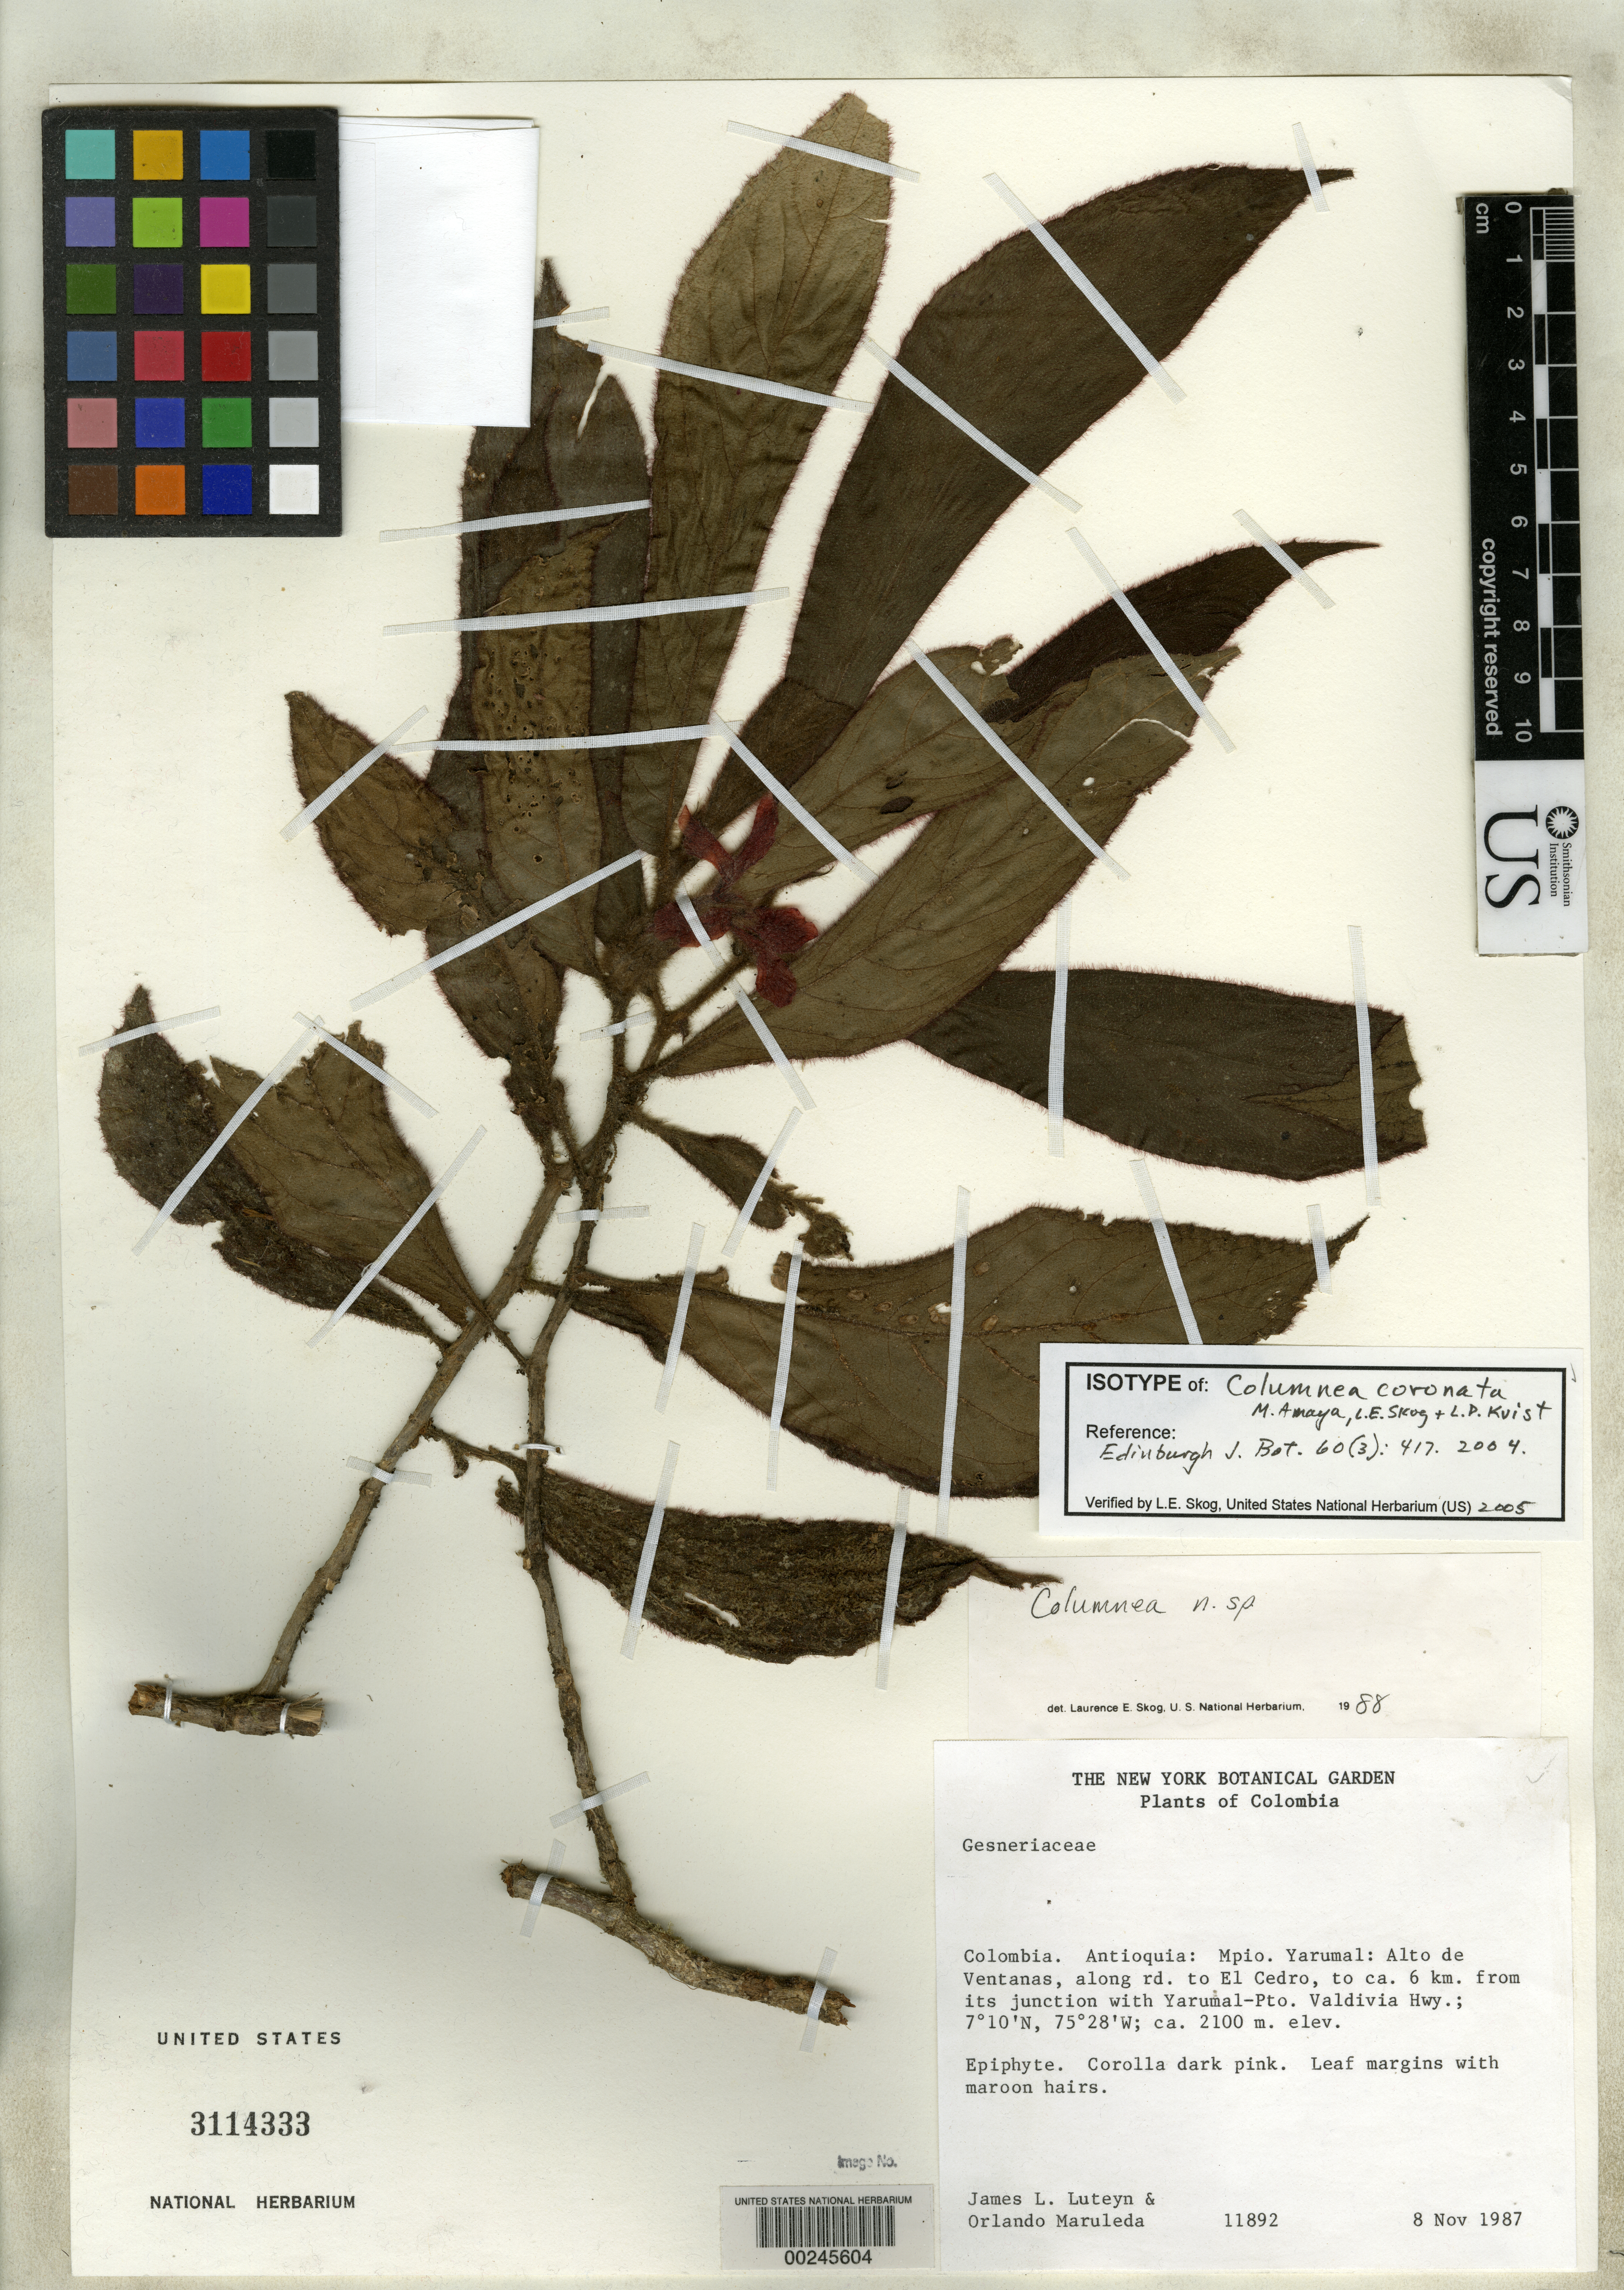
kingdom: Plantae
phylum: Tracheophyta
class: Magnoliopsida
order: Lamiales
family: Gesneriaceae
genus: Columnea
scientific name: Columnea coronata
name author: M. Amaya et al.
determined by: Skog, Laurence E.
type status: Isotype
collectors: J. L. Luteyn & O. Maruleda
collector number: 11892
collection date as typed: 08 Nov 1987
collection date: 1987-11-08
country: Colombia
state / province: Antioquia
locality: Colombia. Antioquia: mpio. Yarumal: Alto de Ventanas, along rd. to El Cedro, to ca. 6 km from its junction with Yarumal-Pto. Valdivia Hwy.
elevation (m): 2100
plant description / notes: Holotype at COL.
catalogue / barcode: US 3114333